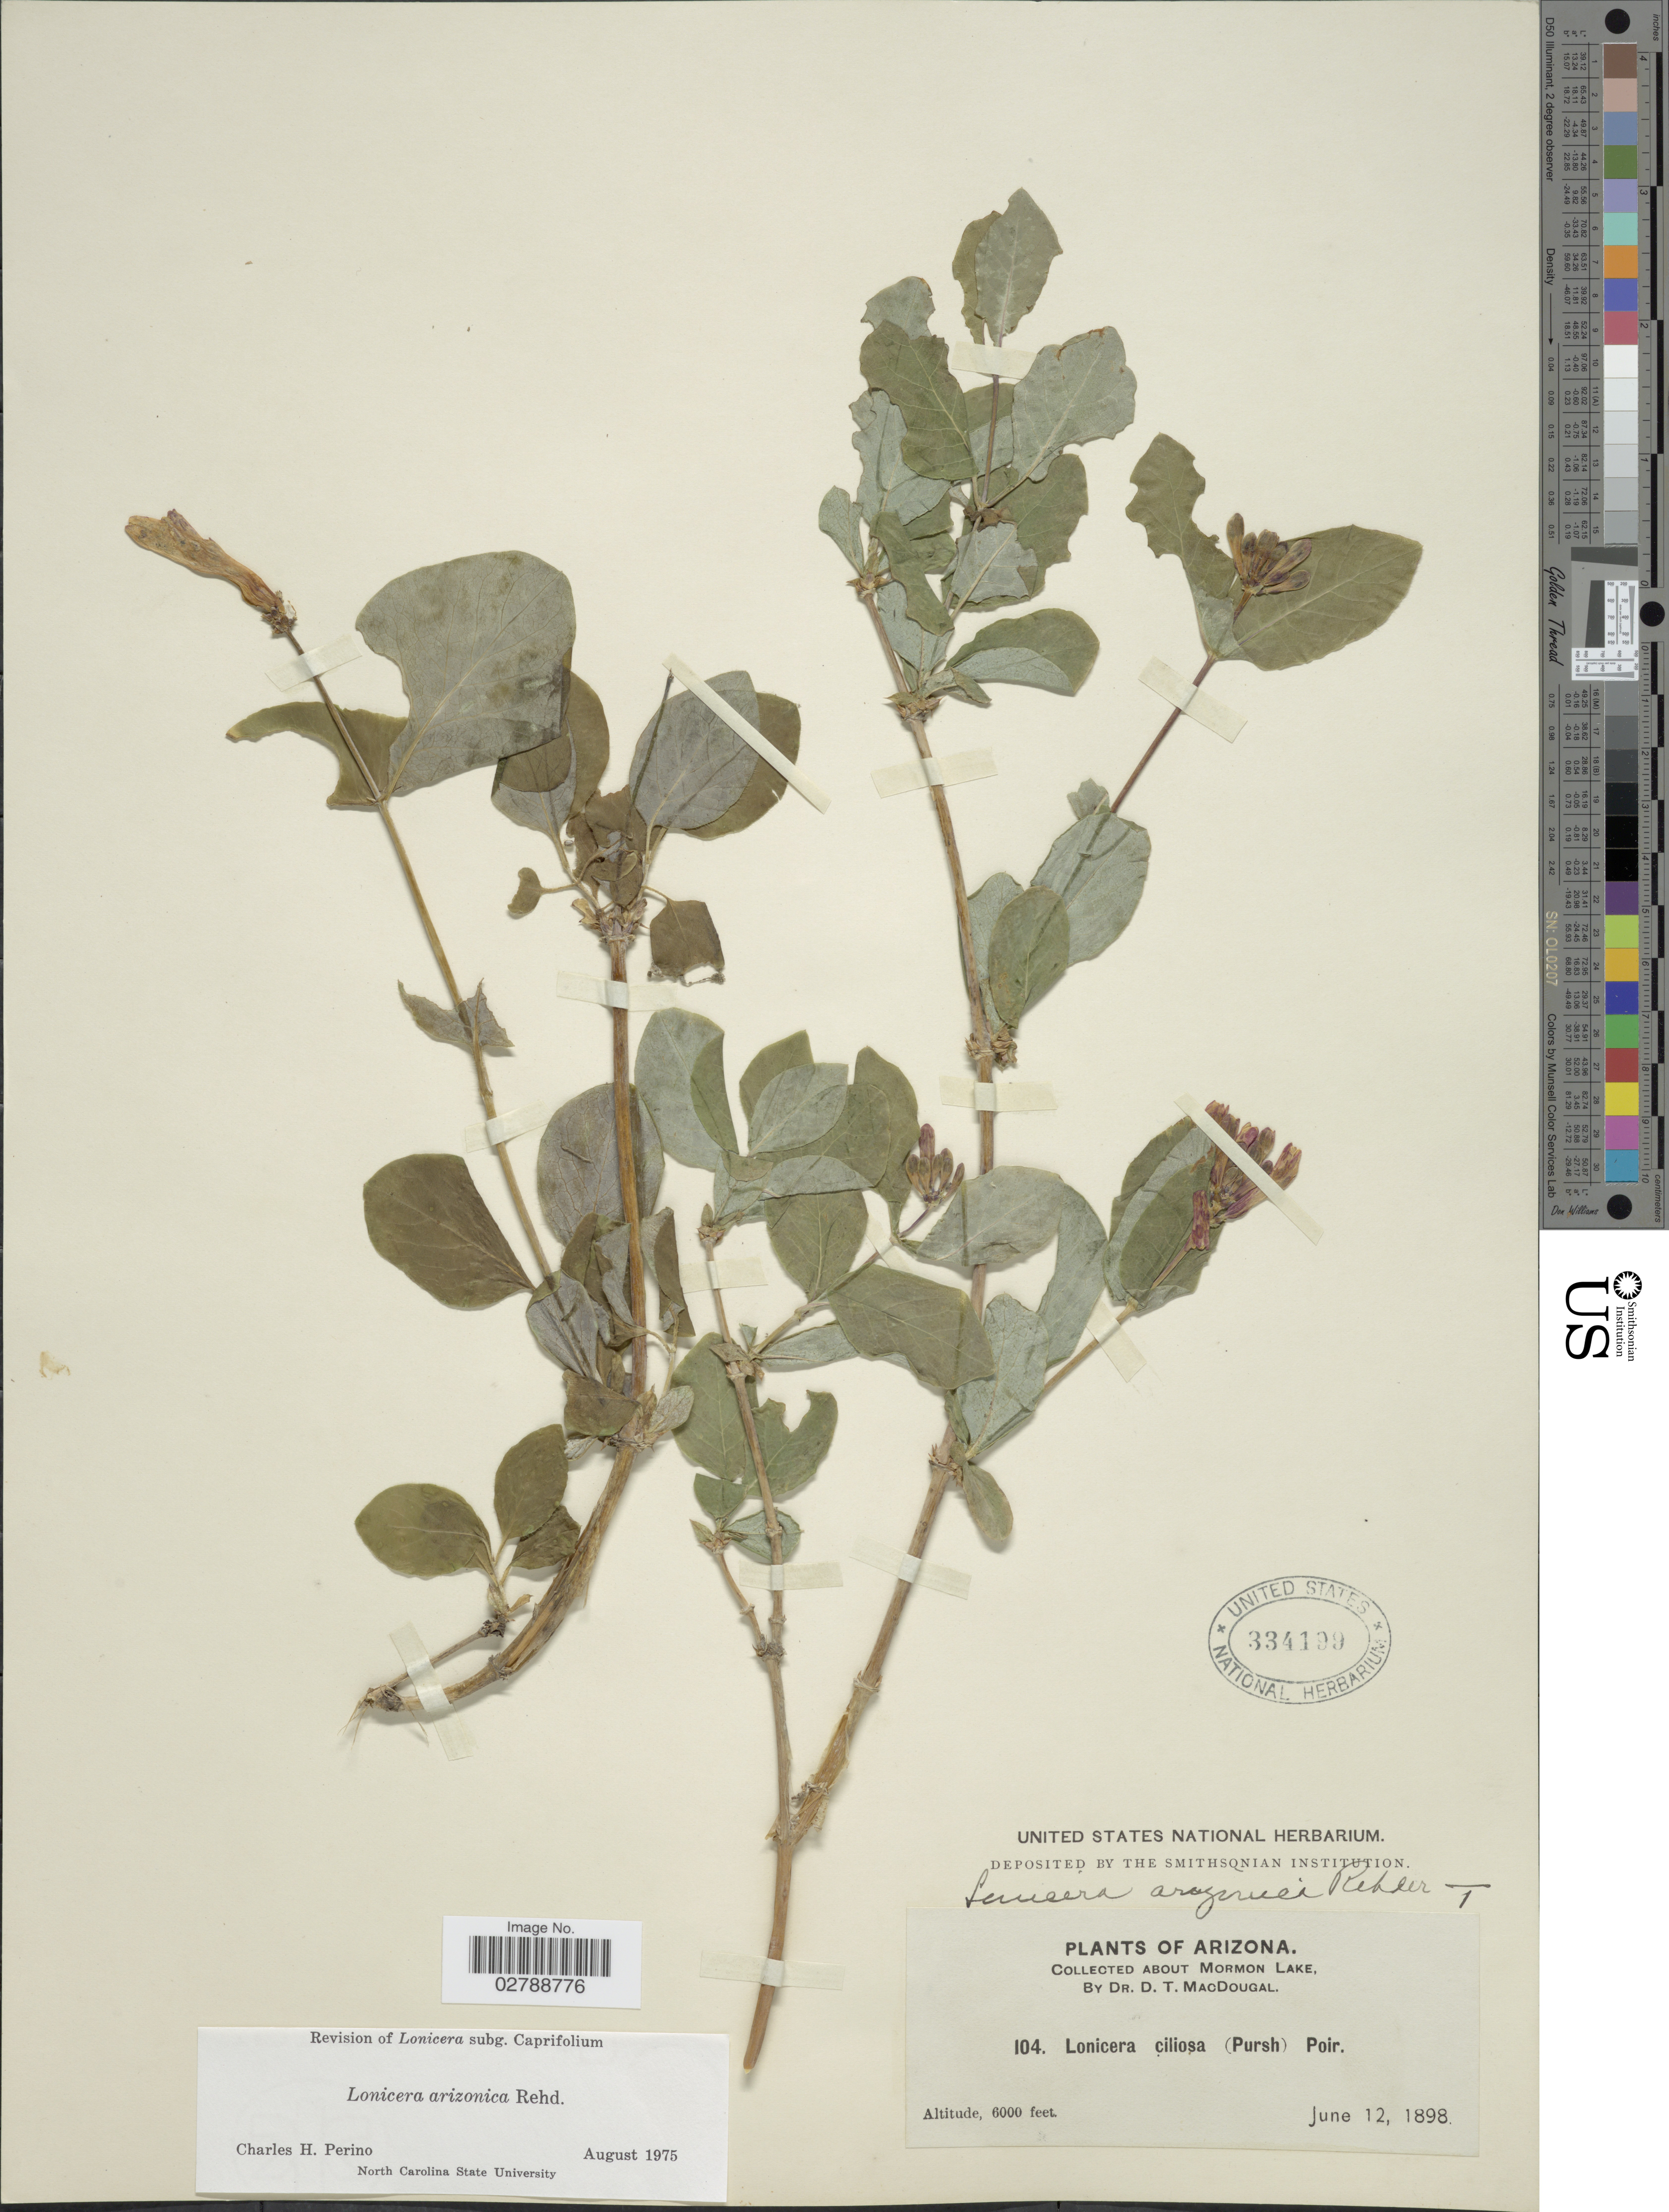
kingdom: Plantae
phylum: Tracheophyta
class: Magnoliopsida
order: Dipsacales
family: Caprifoliaceae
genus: Lonicera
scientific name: Lonicera arizonica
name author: Rehder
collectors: D. T. MacDougal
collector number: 104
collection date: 1898-06-12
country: United States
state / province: Arizona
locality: About Mormon Lake.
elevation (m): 1829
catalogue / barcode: US 334199